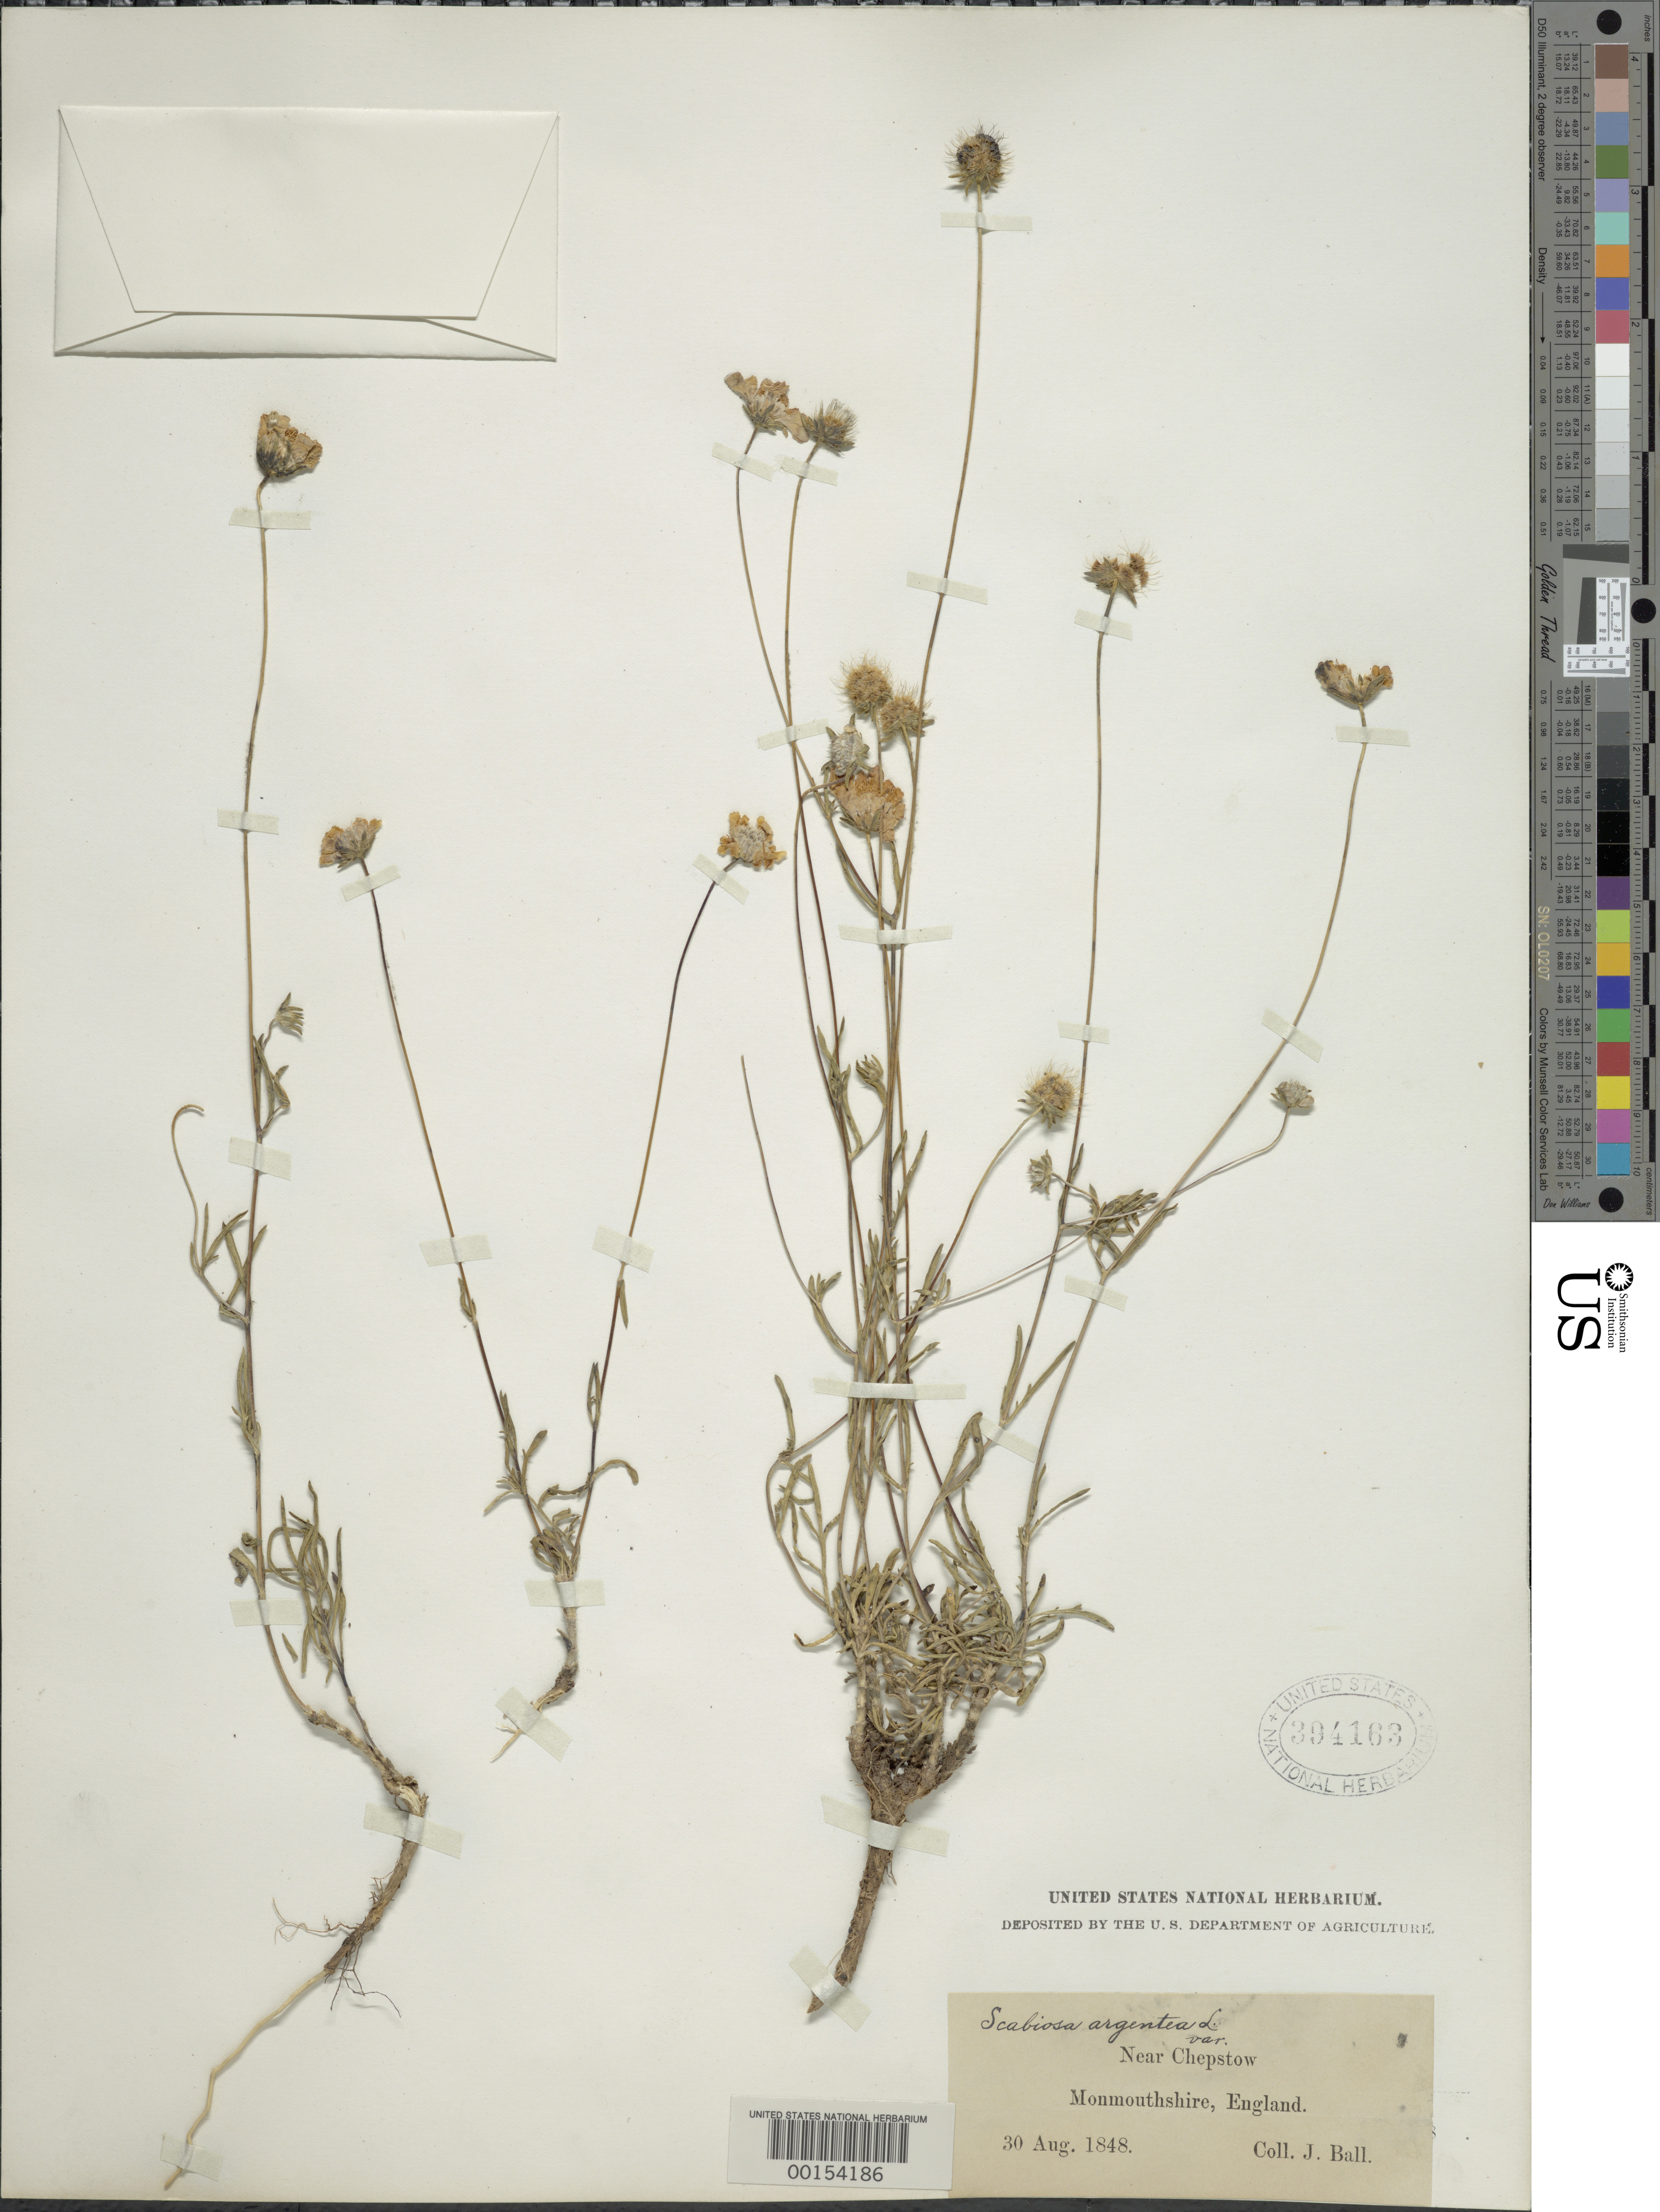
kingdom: Plantae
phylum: Tracheophyta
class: Magnoliopsida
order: Dipsacales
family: Caprifoliaceae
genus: Scabiosa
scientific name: Scabiosa argentea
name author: L.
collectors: J. Ball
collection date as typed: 30 Aug 1848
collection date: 1848-08-30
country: United Kingdom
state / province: England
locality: Monmouthshire, Near Chepstow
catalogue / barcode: US 394163